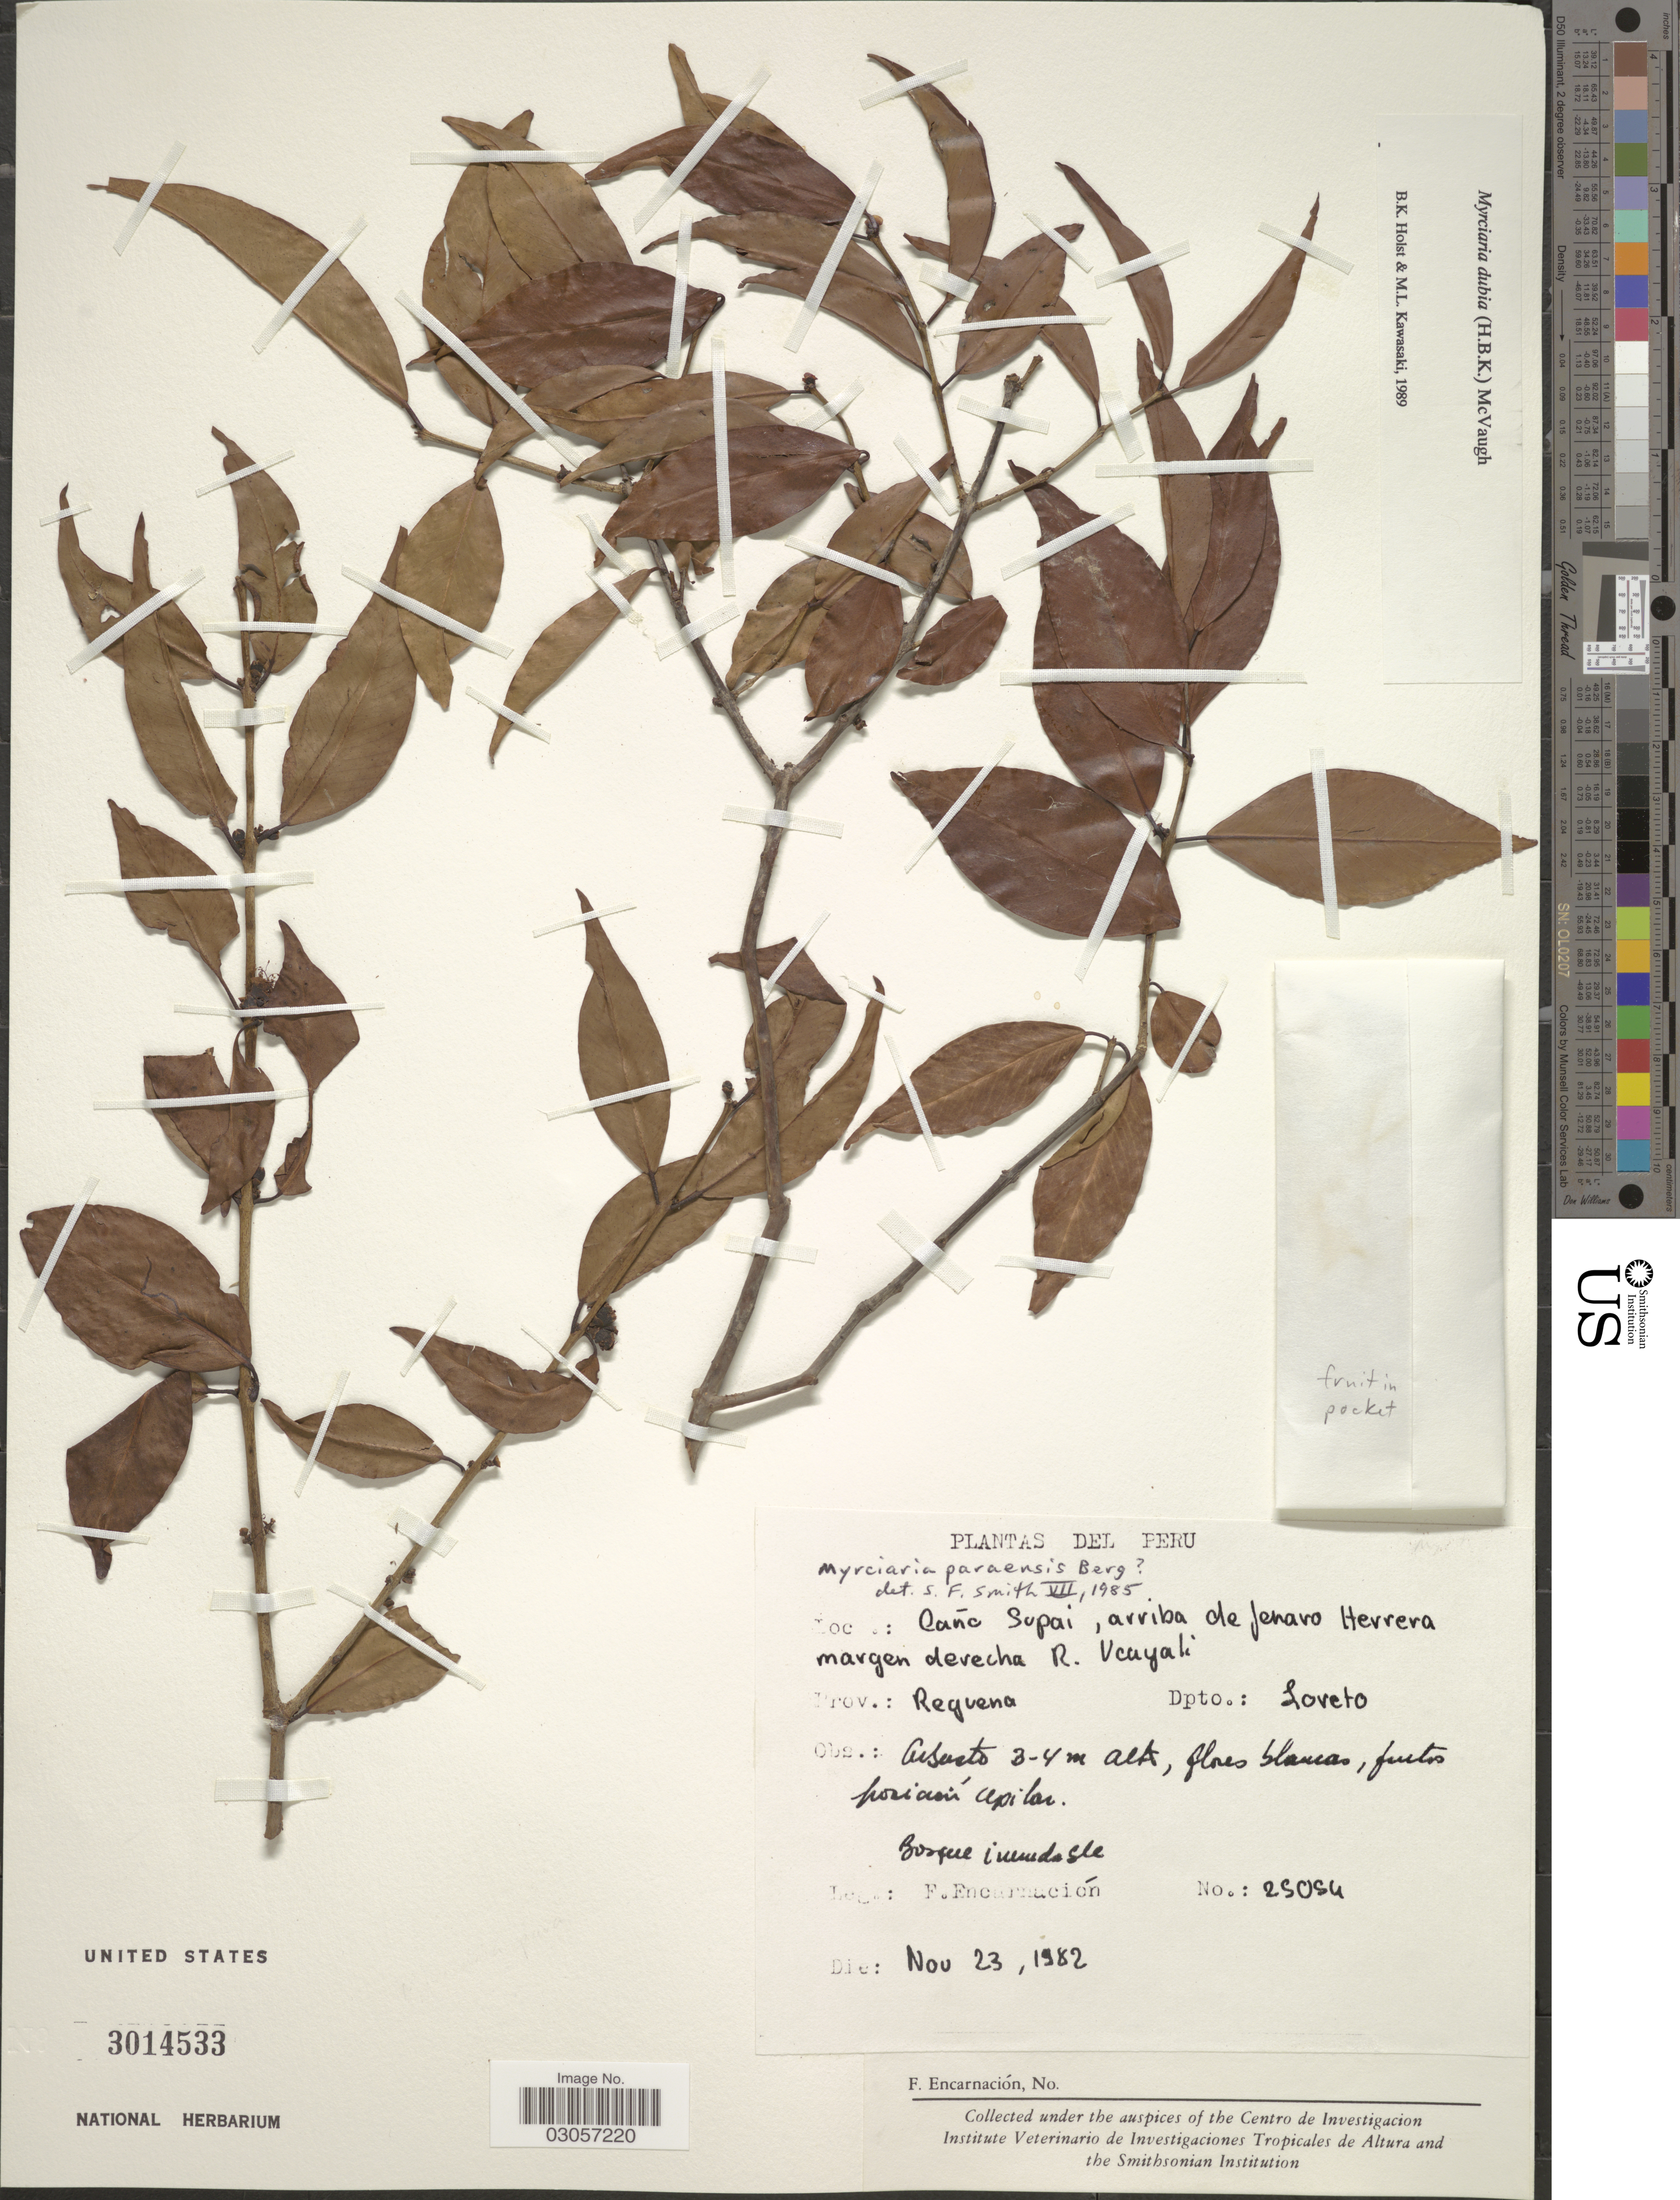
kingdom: Plantae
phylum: Tracheophyta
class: Magnoliopsida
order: Myrtales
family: Myrtaceae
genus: Myrciaria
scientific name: Myrciaria dubia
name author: (Kunth) McVaugh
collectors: F. Encarnación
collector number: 25054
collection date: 1982-11-23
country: Peru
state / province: Loreto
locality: Caño Supai, arriba de Jenaro Herrera margen derecha R. Ucayali, Prov.: Reguena, Dpto.: Loreto.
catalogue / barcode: US 3014533